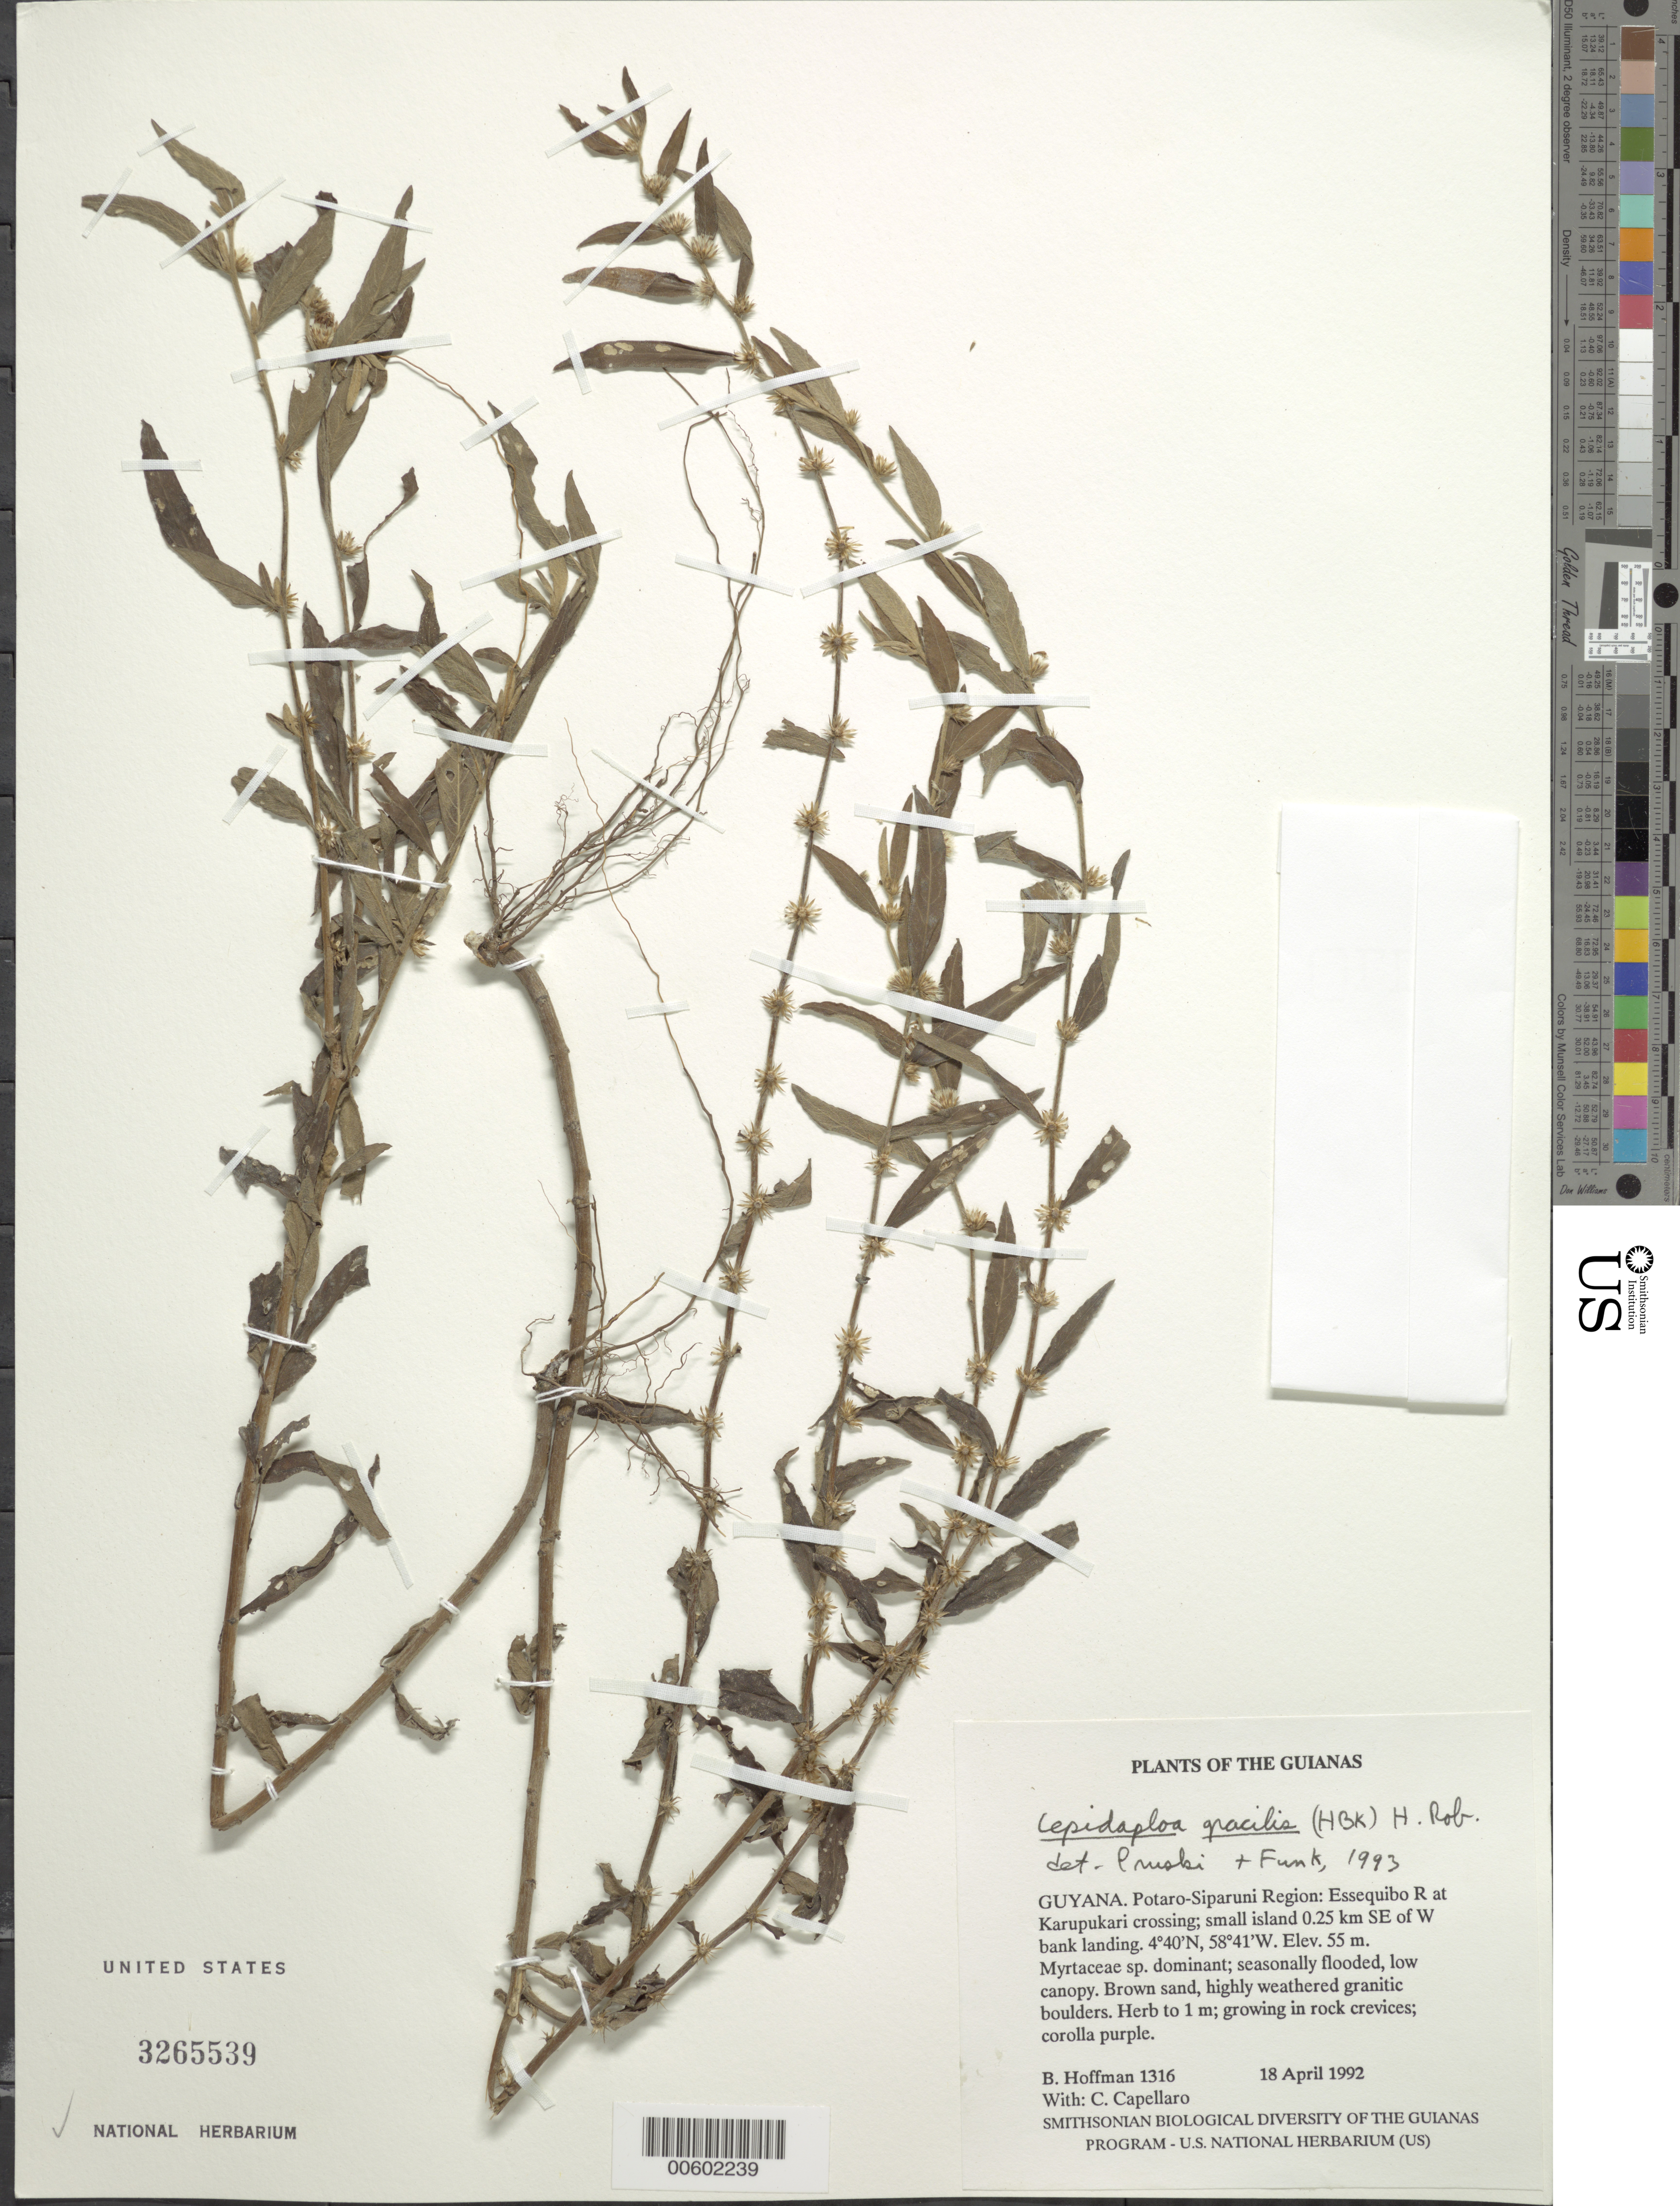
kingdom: Plantae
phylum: Tracheophyta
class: Magnoliopsida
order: Asterales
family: Asteraceae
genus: Lepidaploa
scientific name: Lepidaploa gracilis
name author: (Kunth) H. Rob.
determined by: Pruski, J. F.; Funk, V. A.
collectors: B. Hoffman & C. Capellaro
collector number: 1316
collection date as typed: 18 April 1992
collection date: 1992-04-18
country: Guyana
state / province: Potaro-Siparuni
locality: Essequibo River at Karupukari crossing; small island 0.25 km SE of W bank landing. Iwokrama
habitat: Myrtaceae sp. dominant; seasonally flooded, low canopy. Brown sand, highly weathered granitic boulders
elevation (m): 55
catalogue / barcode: US 3265539